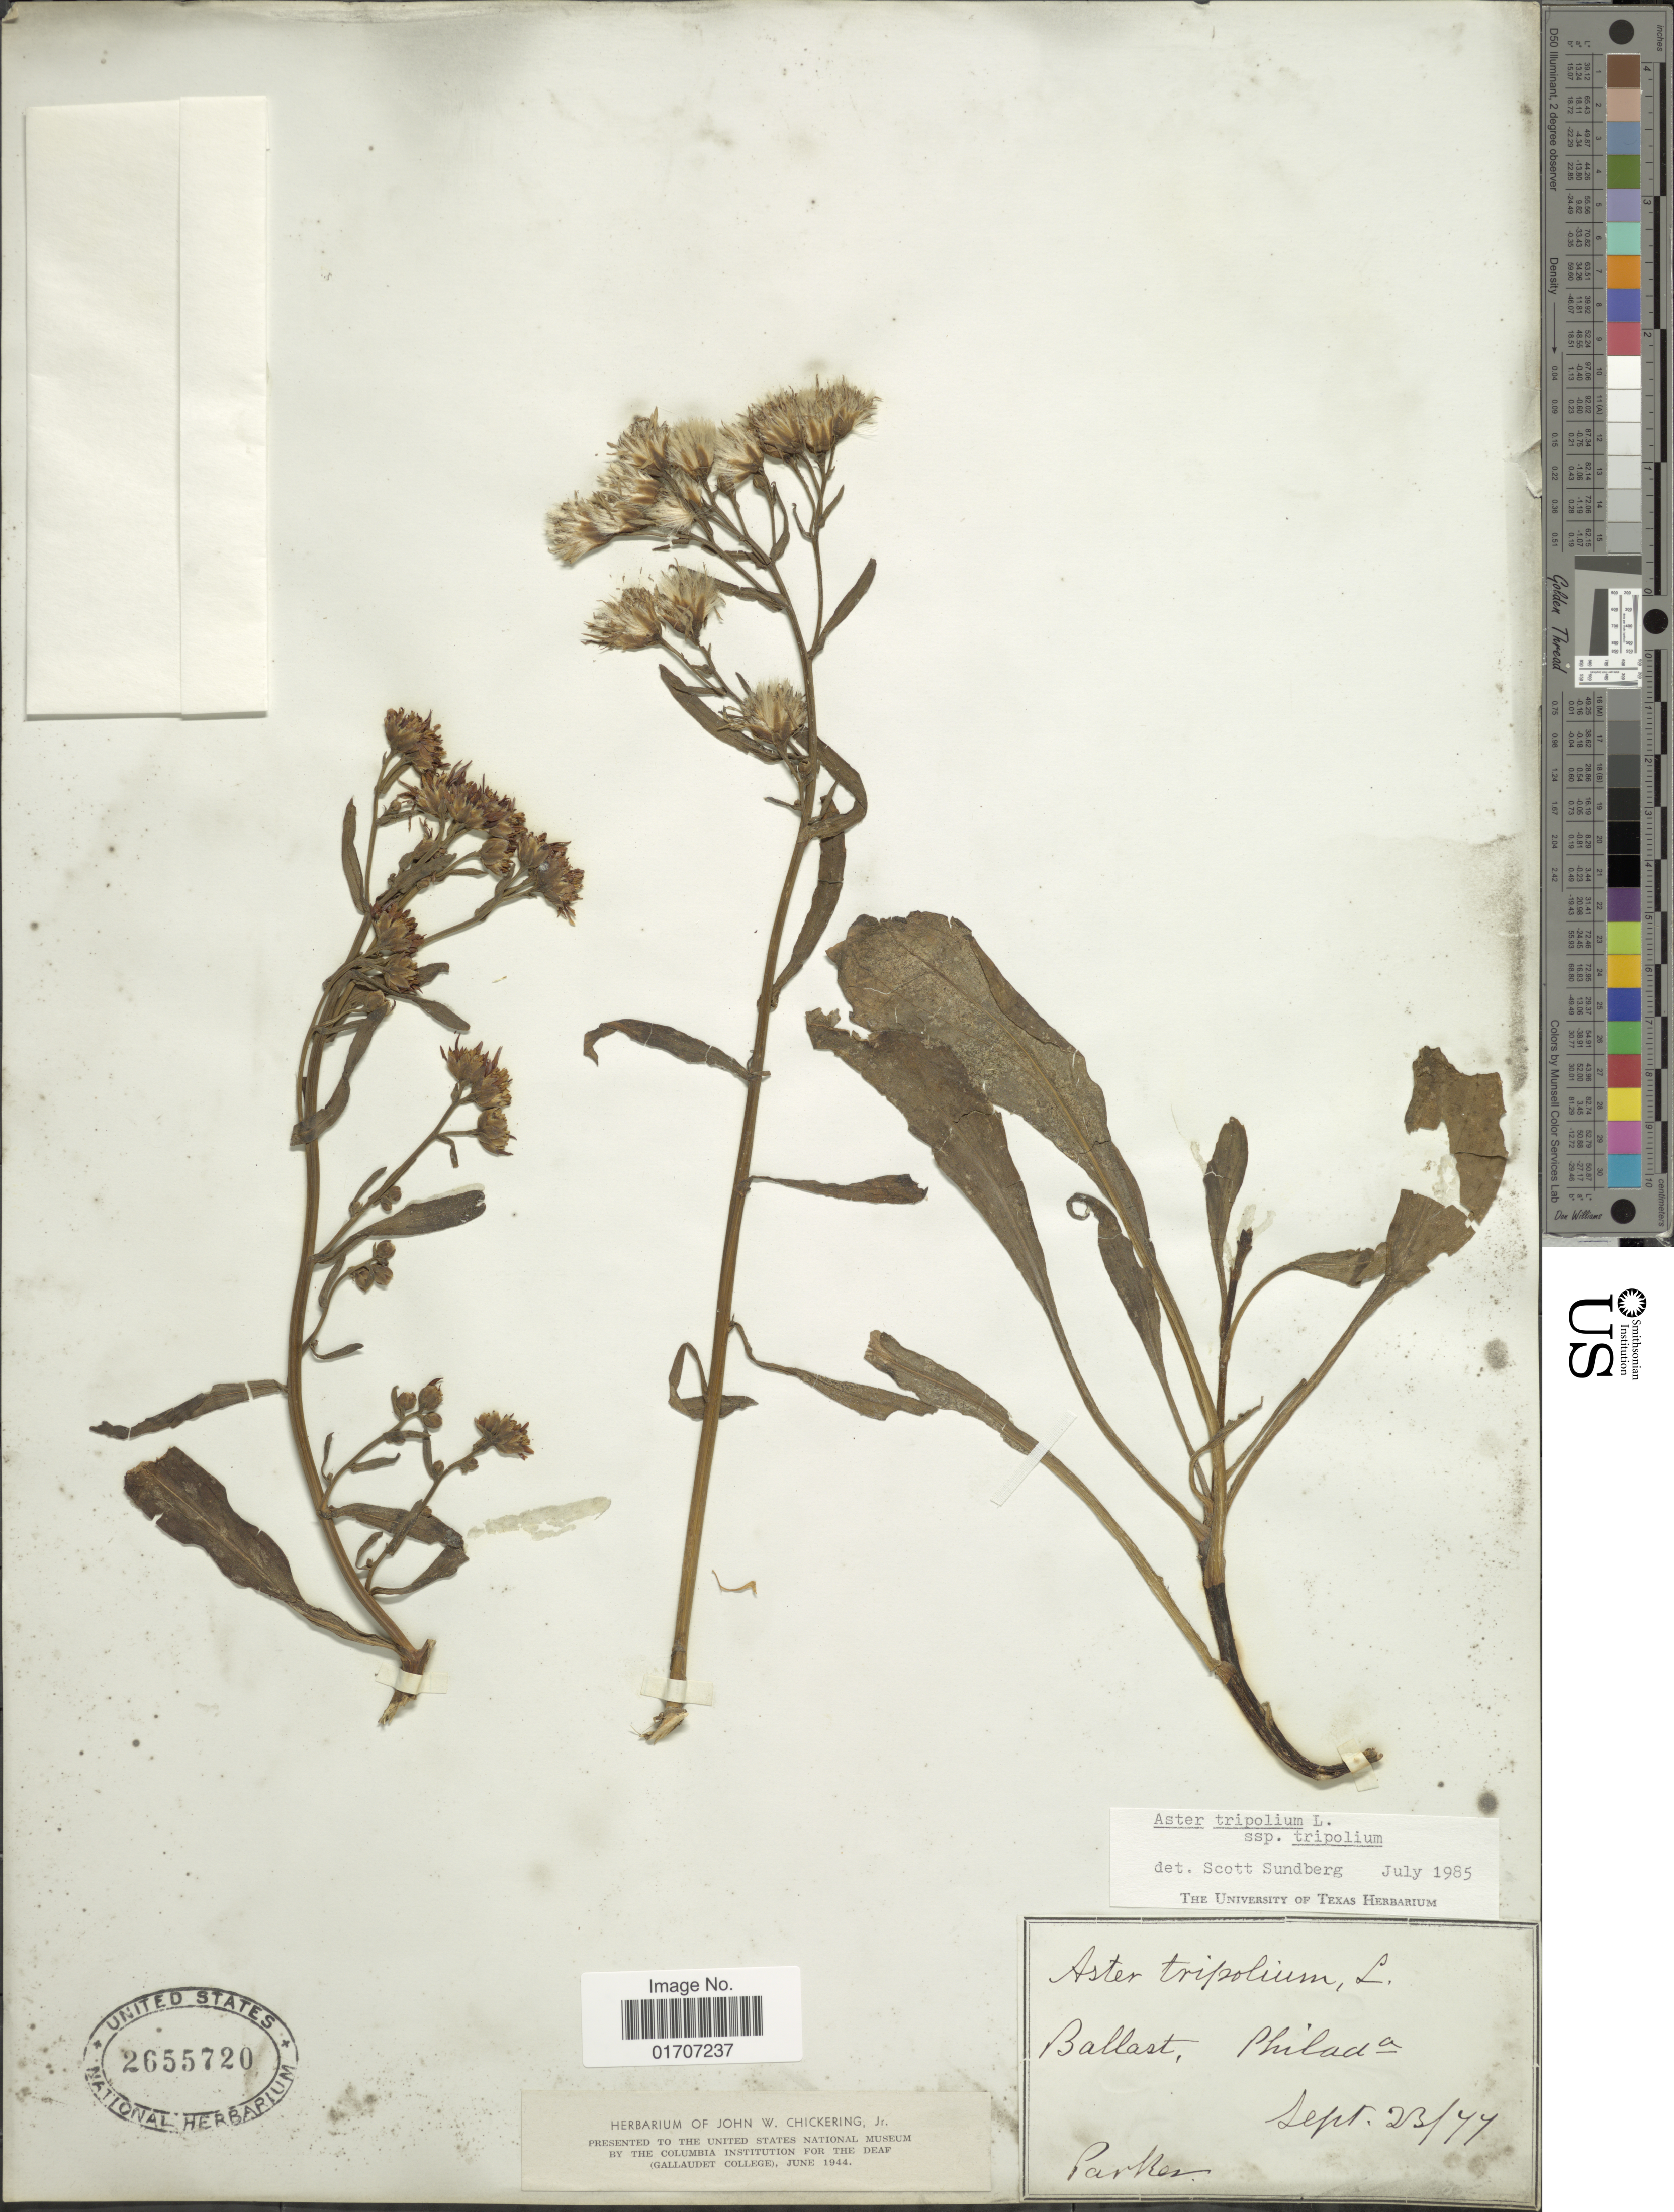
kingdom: Plantae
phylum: Tracheophyta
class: Magnoliopsida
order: Asterales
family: Asteraceae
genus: Tripolium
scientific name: Tripolium pannonicum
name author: (Jacq.) Dobrocz.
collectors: -. Parker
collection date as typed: Transcribed d/m/y: 23/9/77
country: United States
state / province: Pennsylvania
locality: Ballast, Philada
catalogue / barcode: US 2655720